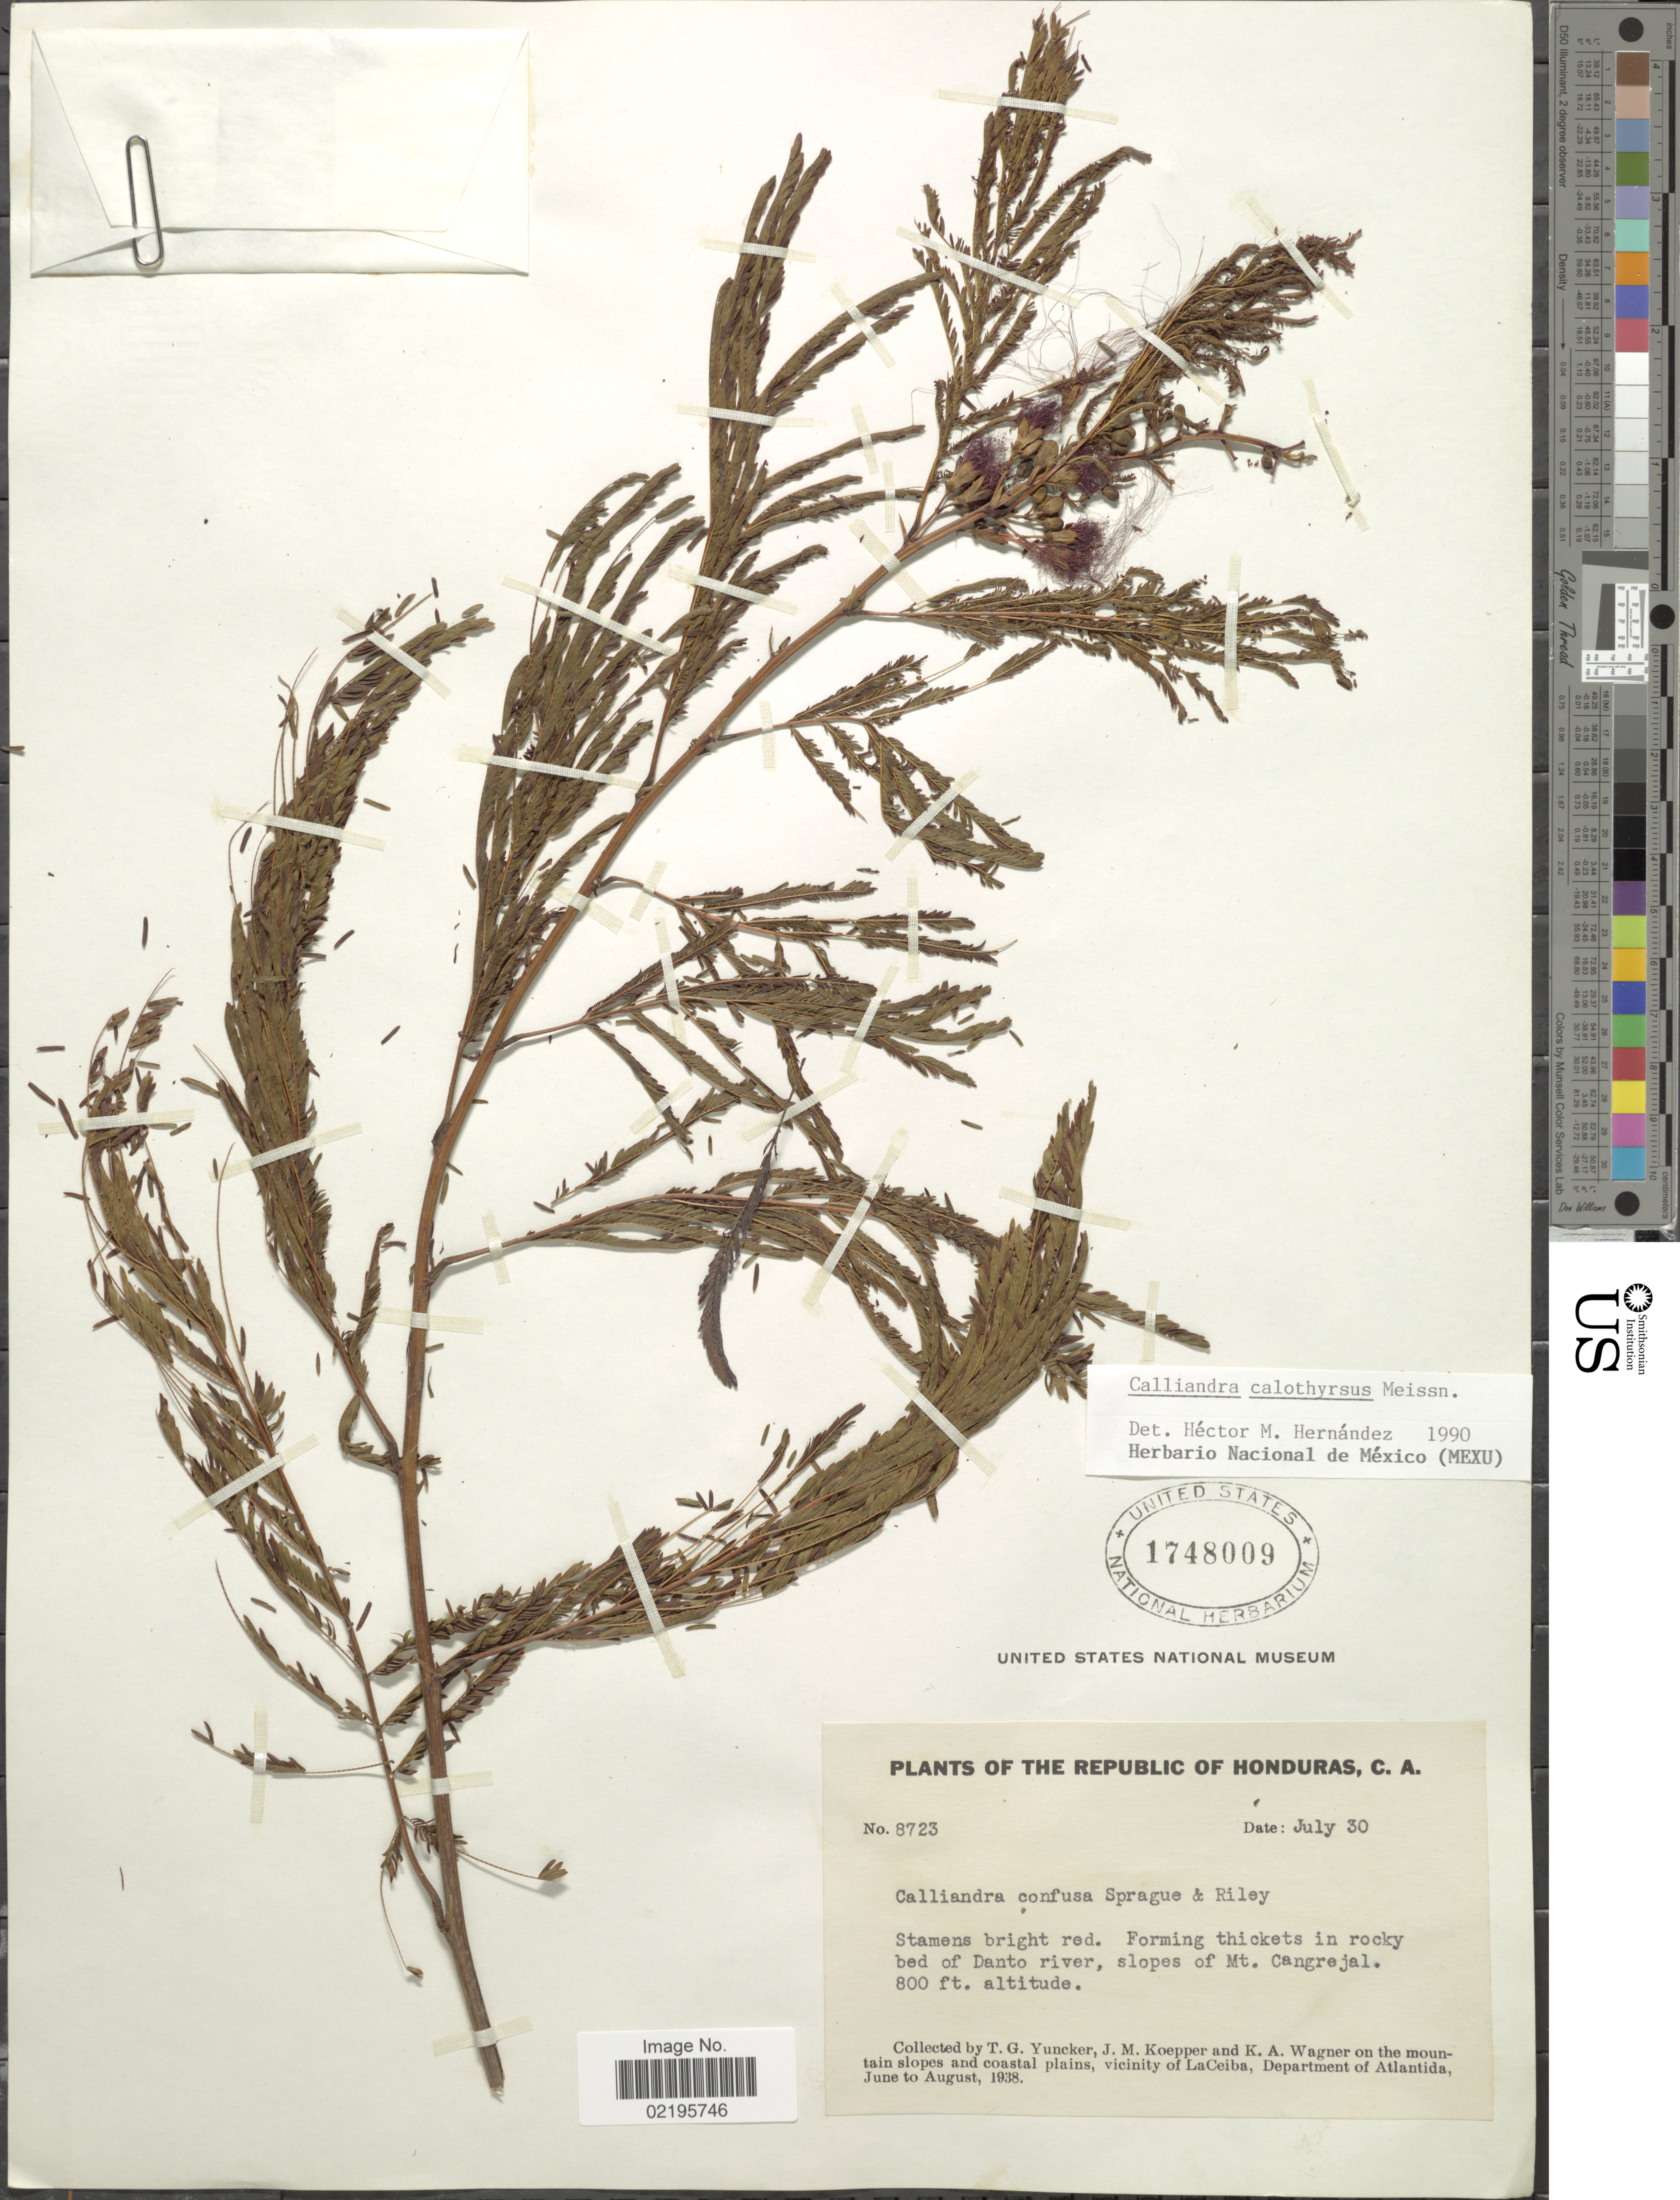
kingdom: Plantae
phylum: Tracheophyta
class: Magnoliopsida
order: Fabales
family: Fabaceae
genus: Calliandra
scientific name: Calliandra calothyrsus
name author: Meisn.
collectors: T. G. Yuncker, J. M. Koepper & K. A. Wagner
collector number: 8723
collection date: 1938-07-30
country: Honduras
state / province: Atlántida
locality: Forming thickets in rocky bed of Danto River, slopes of Mt. Cangrejal, on the mountains slopes and coastal plains, vicinity of LaCeiba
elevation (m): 244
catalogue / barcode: US 1748009